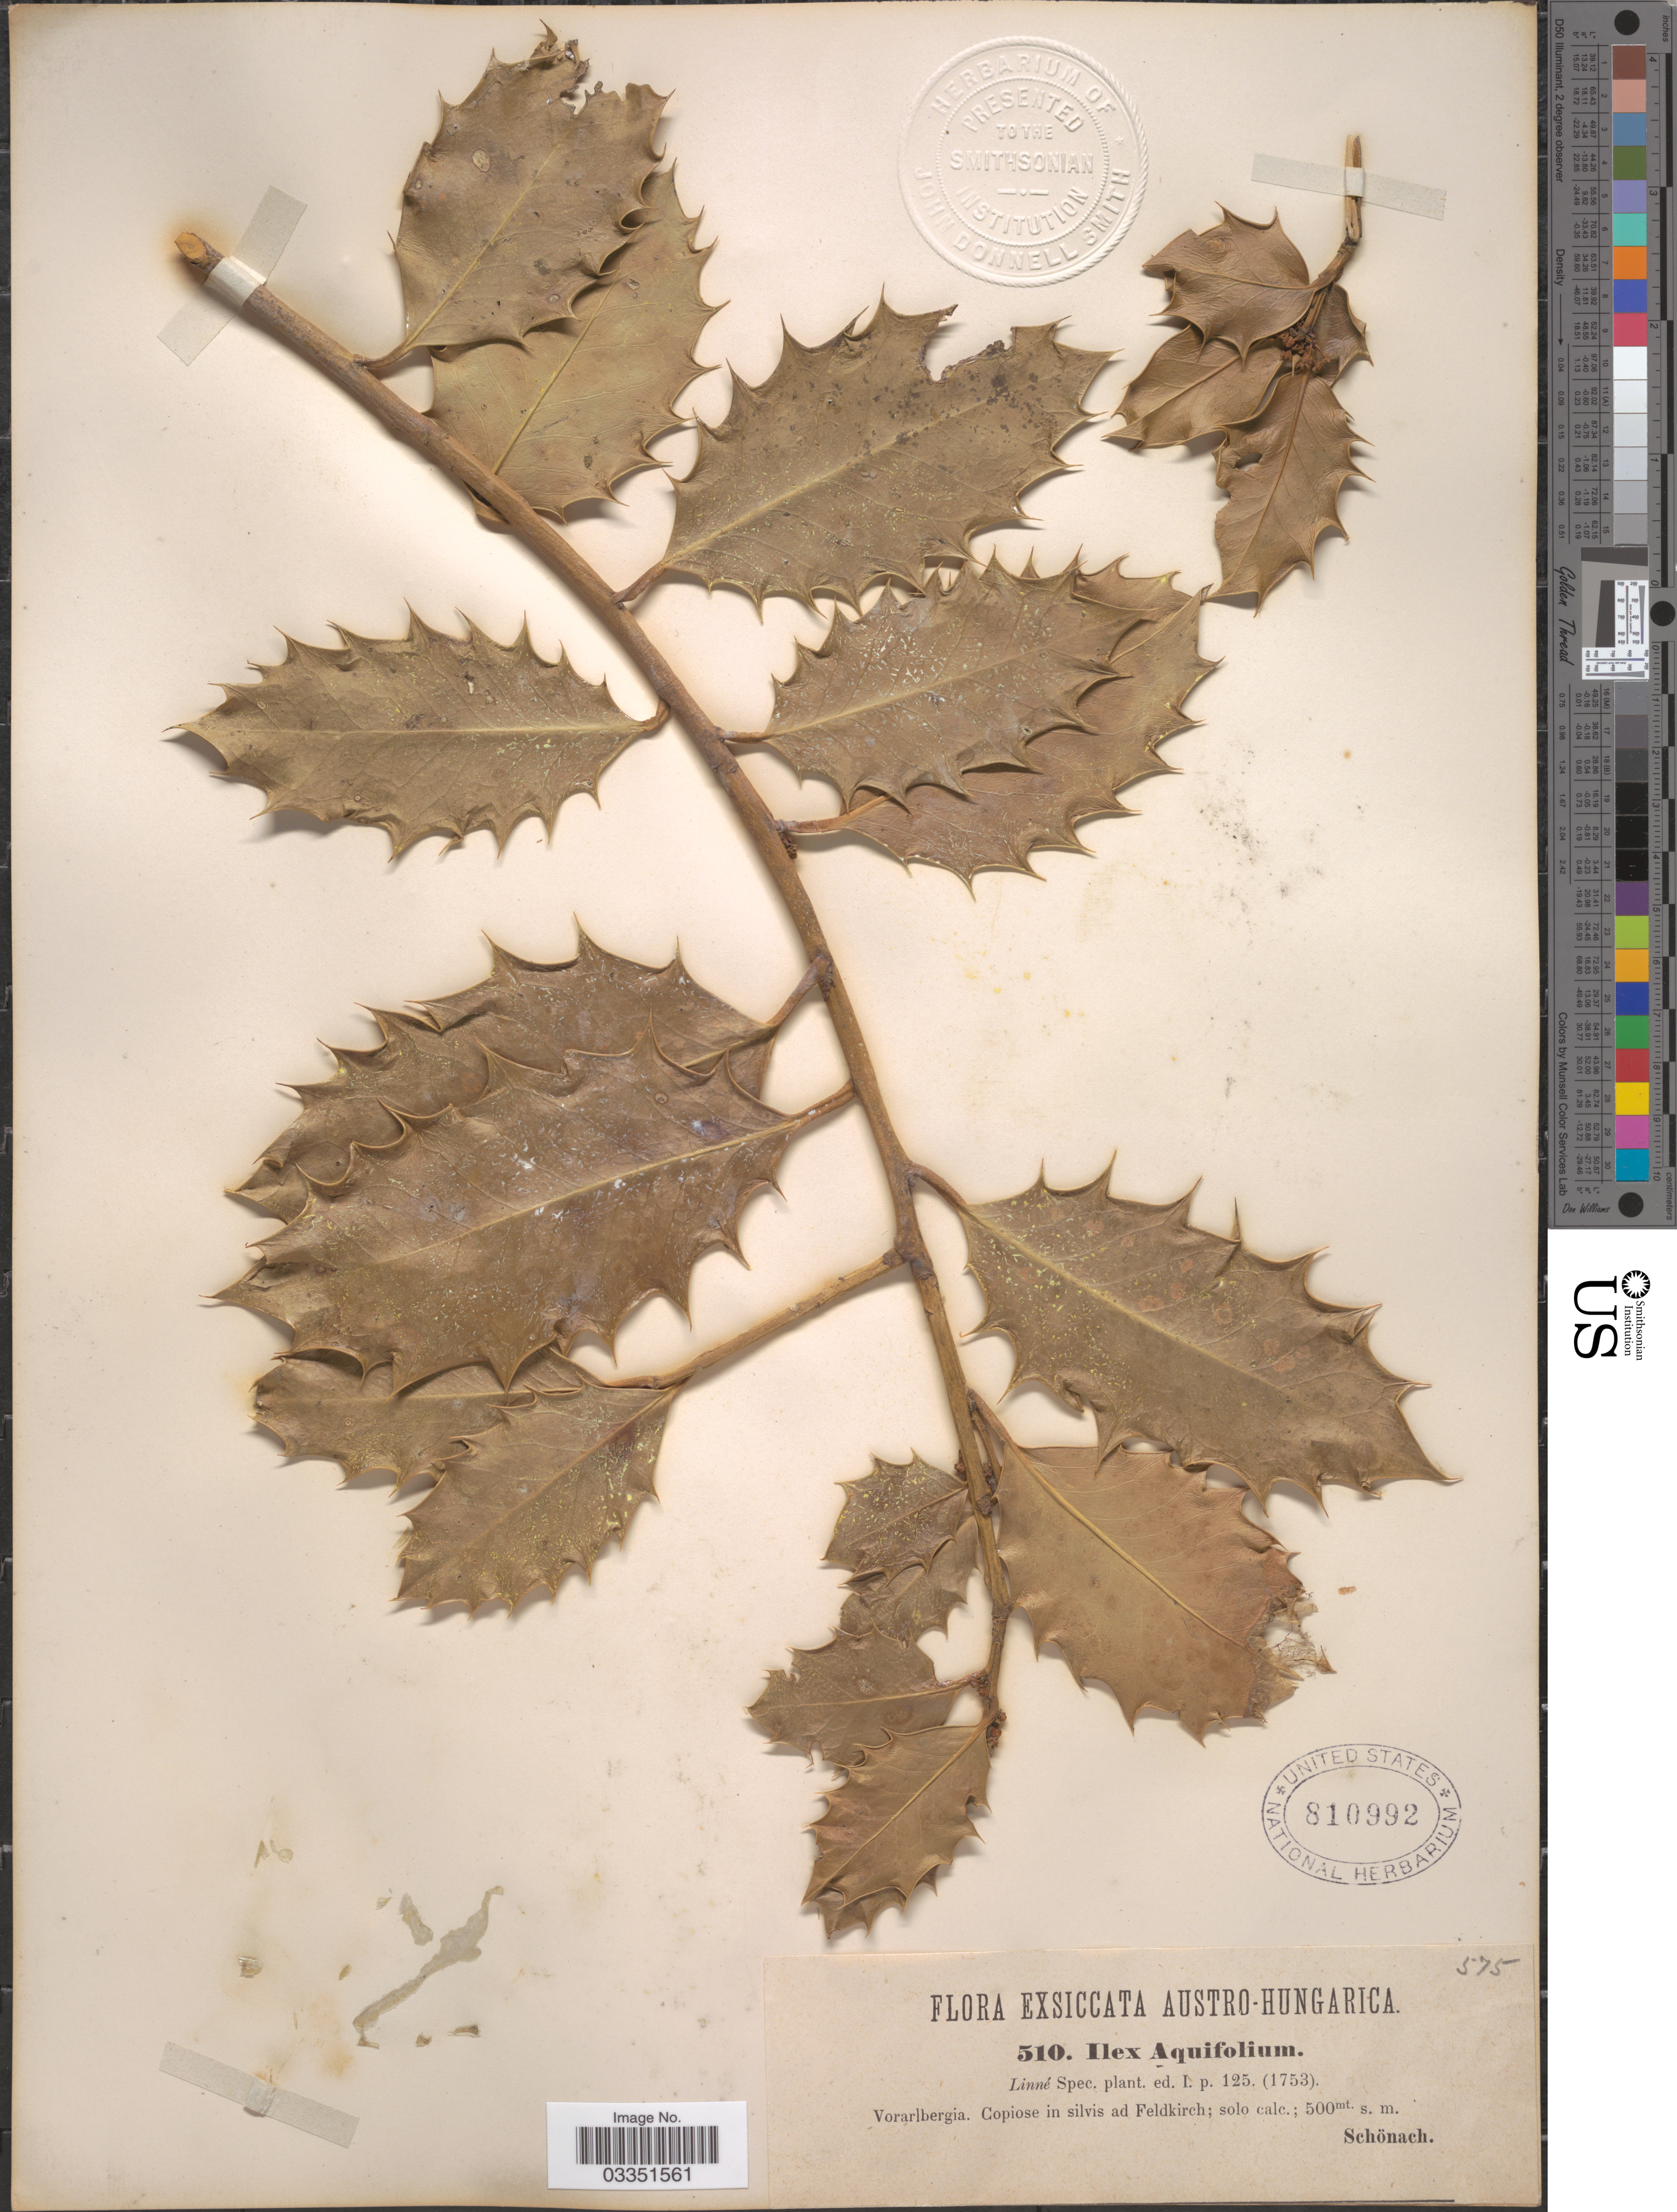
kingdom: Plantae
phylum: Tracheophyta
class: Magnoliopsida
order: Aquifoliales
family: Aquifoliaceae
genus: Ilex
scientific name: Ilex aquifolium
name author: L.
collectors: Schönach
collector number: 510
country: Austria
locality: Austro-Hungarica. Vorarlbergia. Copiose in silvis ad Feldkirch.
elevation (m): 500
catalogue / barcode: US 810992